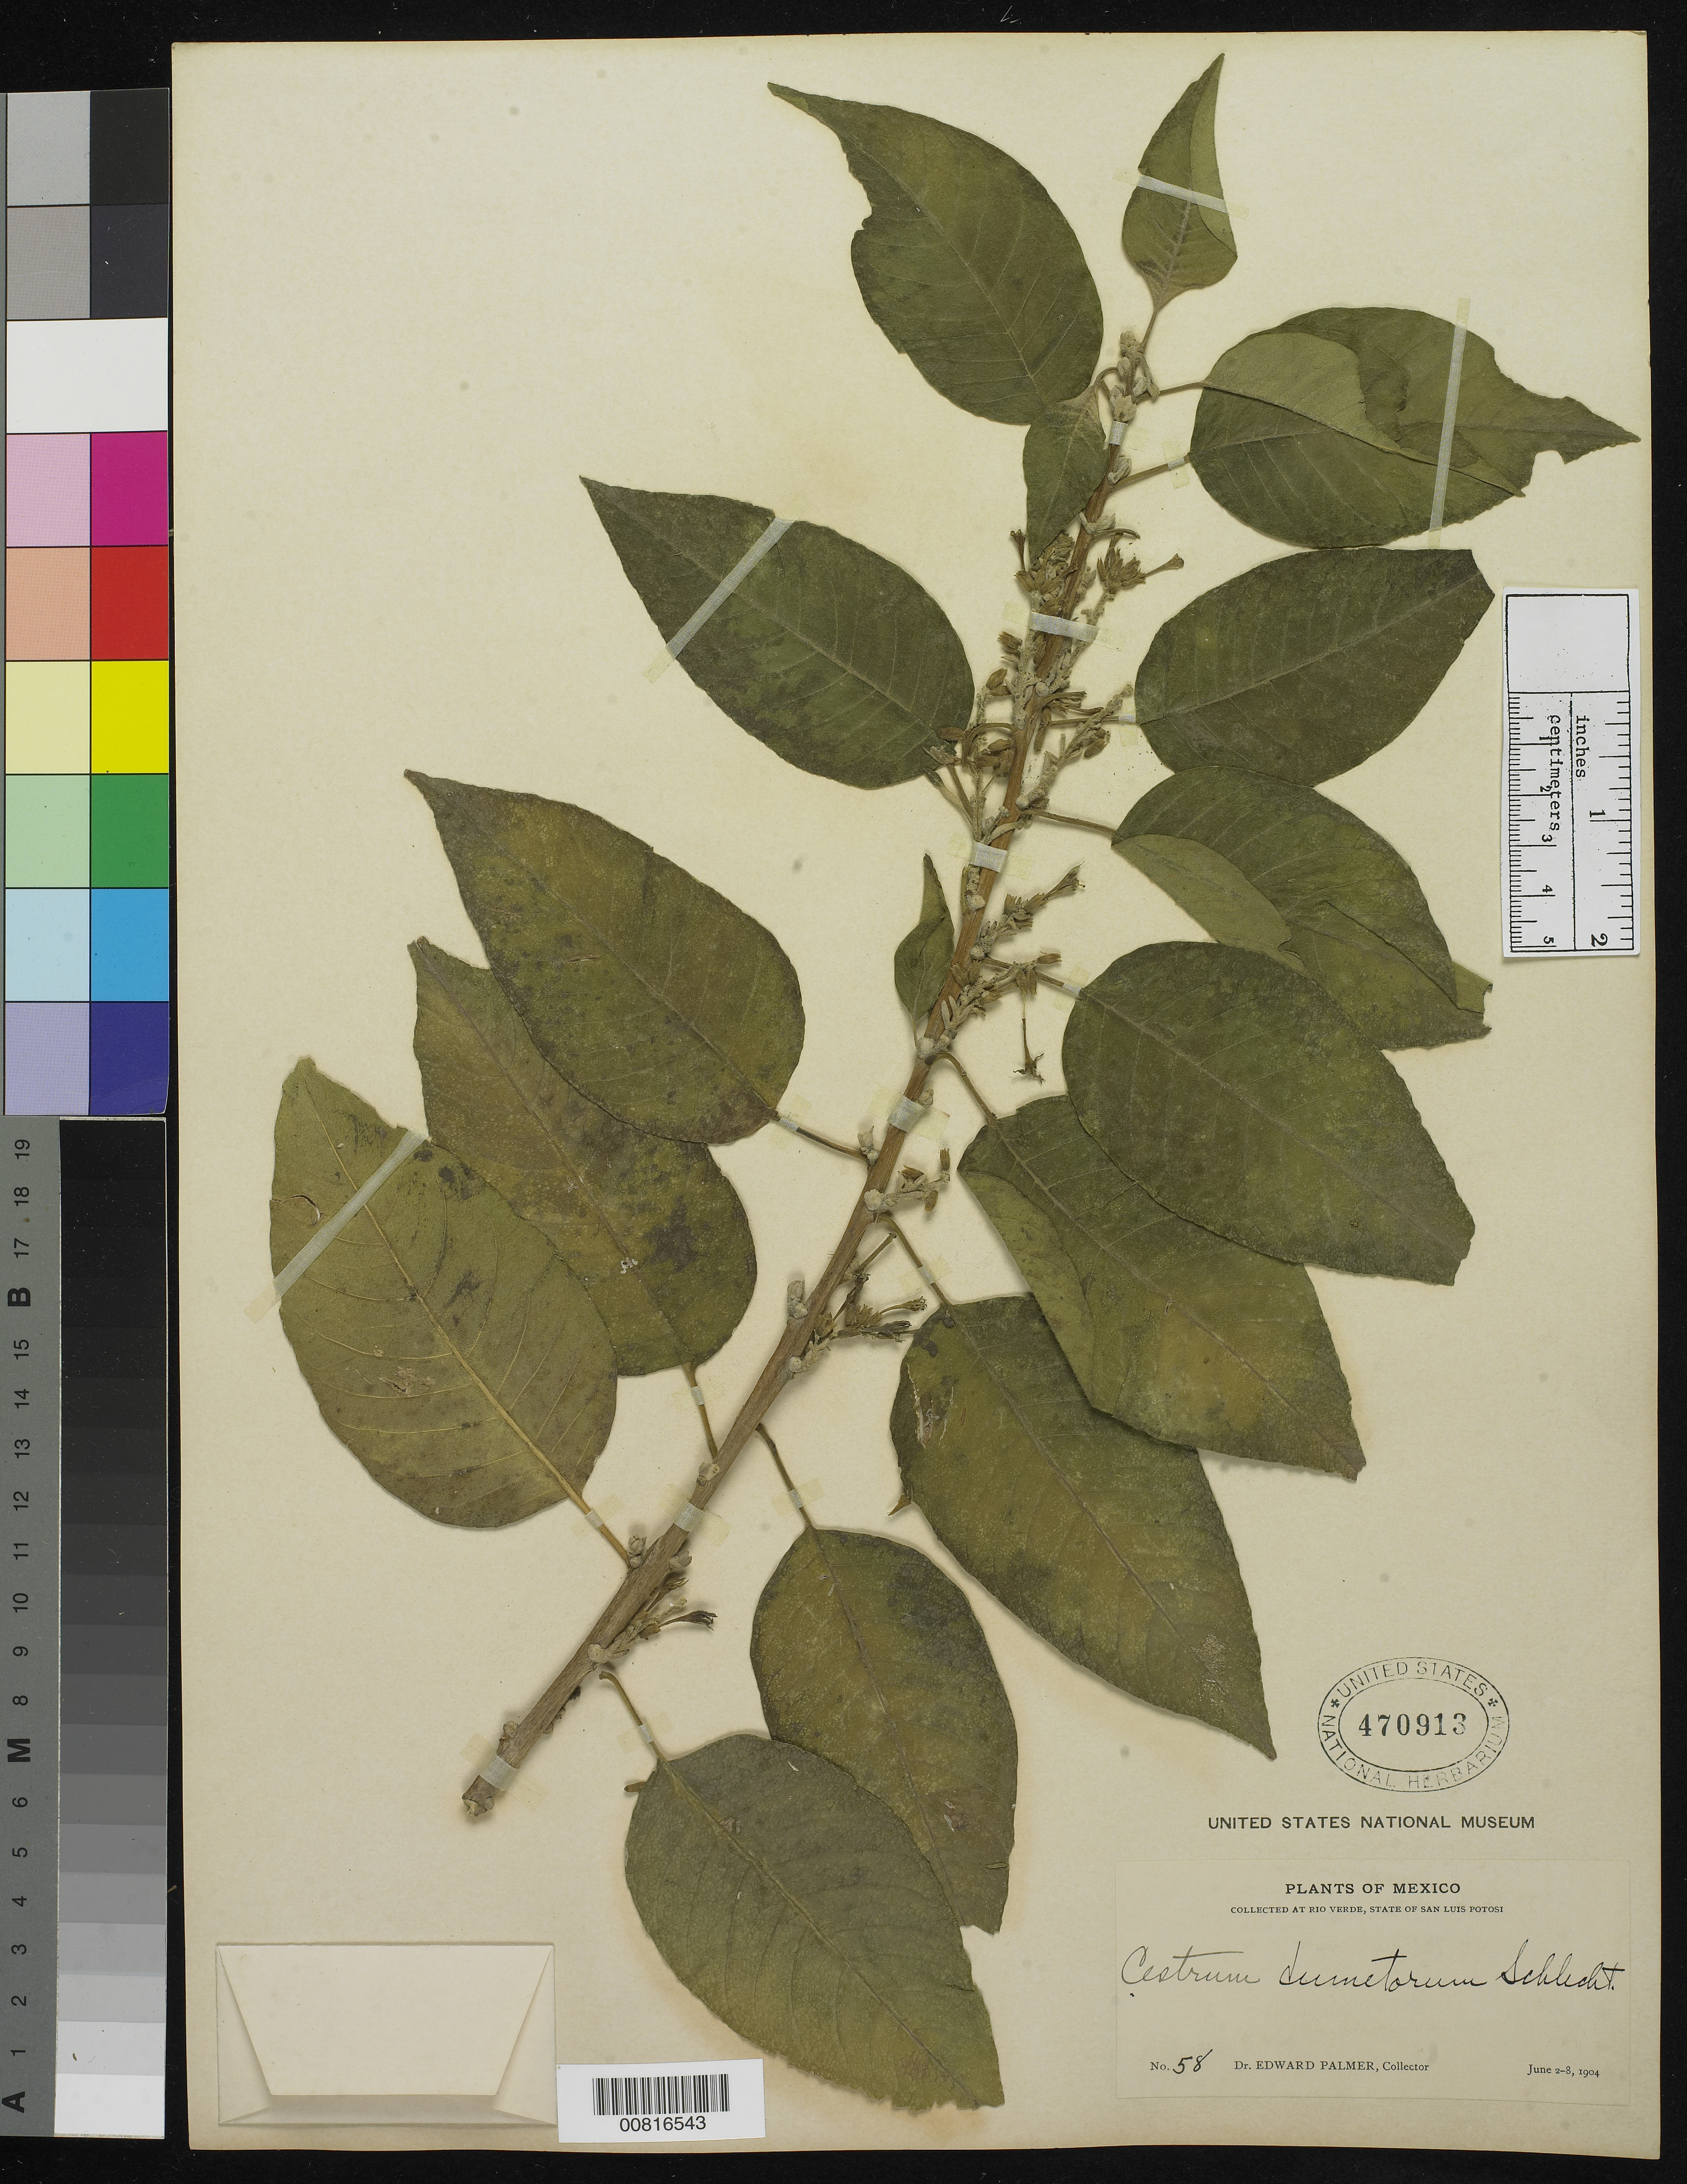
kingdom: Plantae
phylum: Tracheophyta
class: Magnoliopsida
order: Solanales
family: Solanaceae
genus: Cestrum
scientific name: Cestrum dumetorum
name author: Schltdl.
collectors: E. Palmer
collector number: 58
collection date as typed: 02 Jun 1904 to 08 Jun 1904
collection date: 1904-06-02/1904-06-08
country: Mexico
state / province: San Luis Potosí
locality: Río Verde, San Luis Potosí.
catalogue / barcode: US 470913